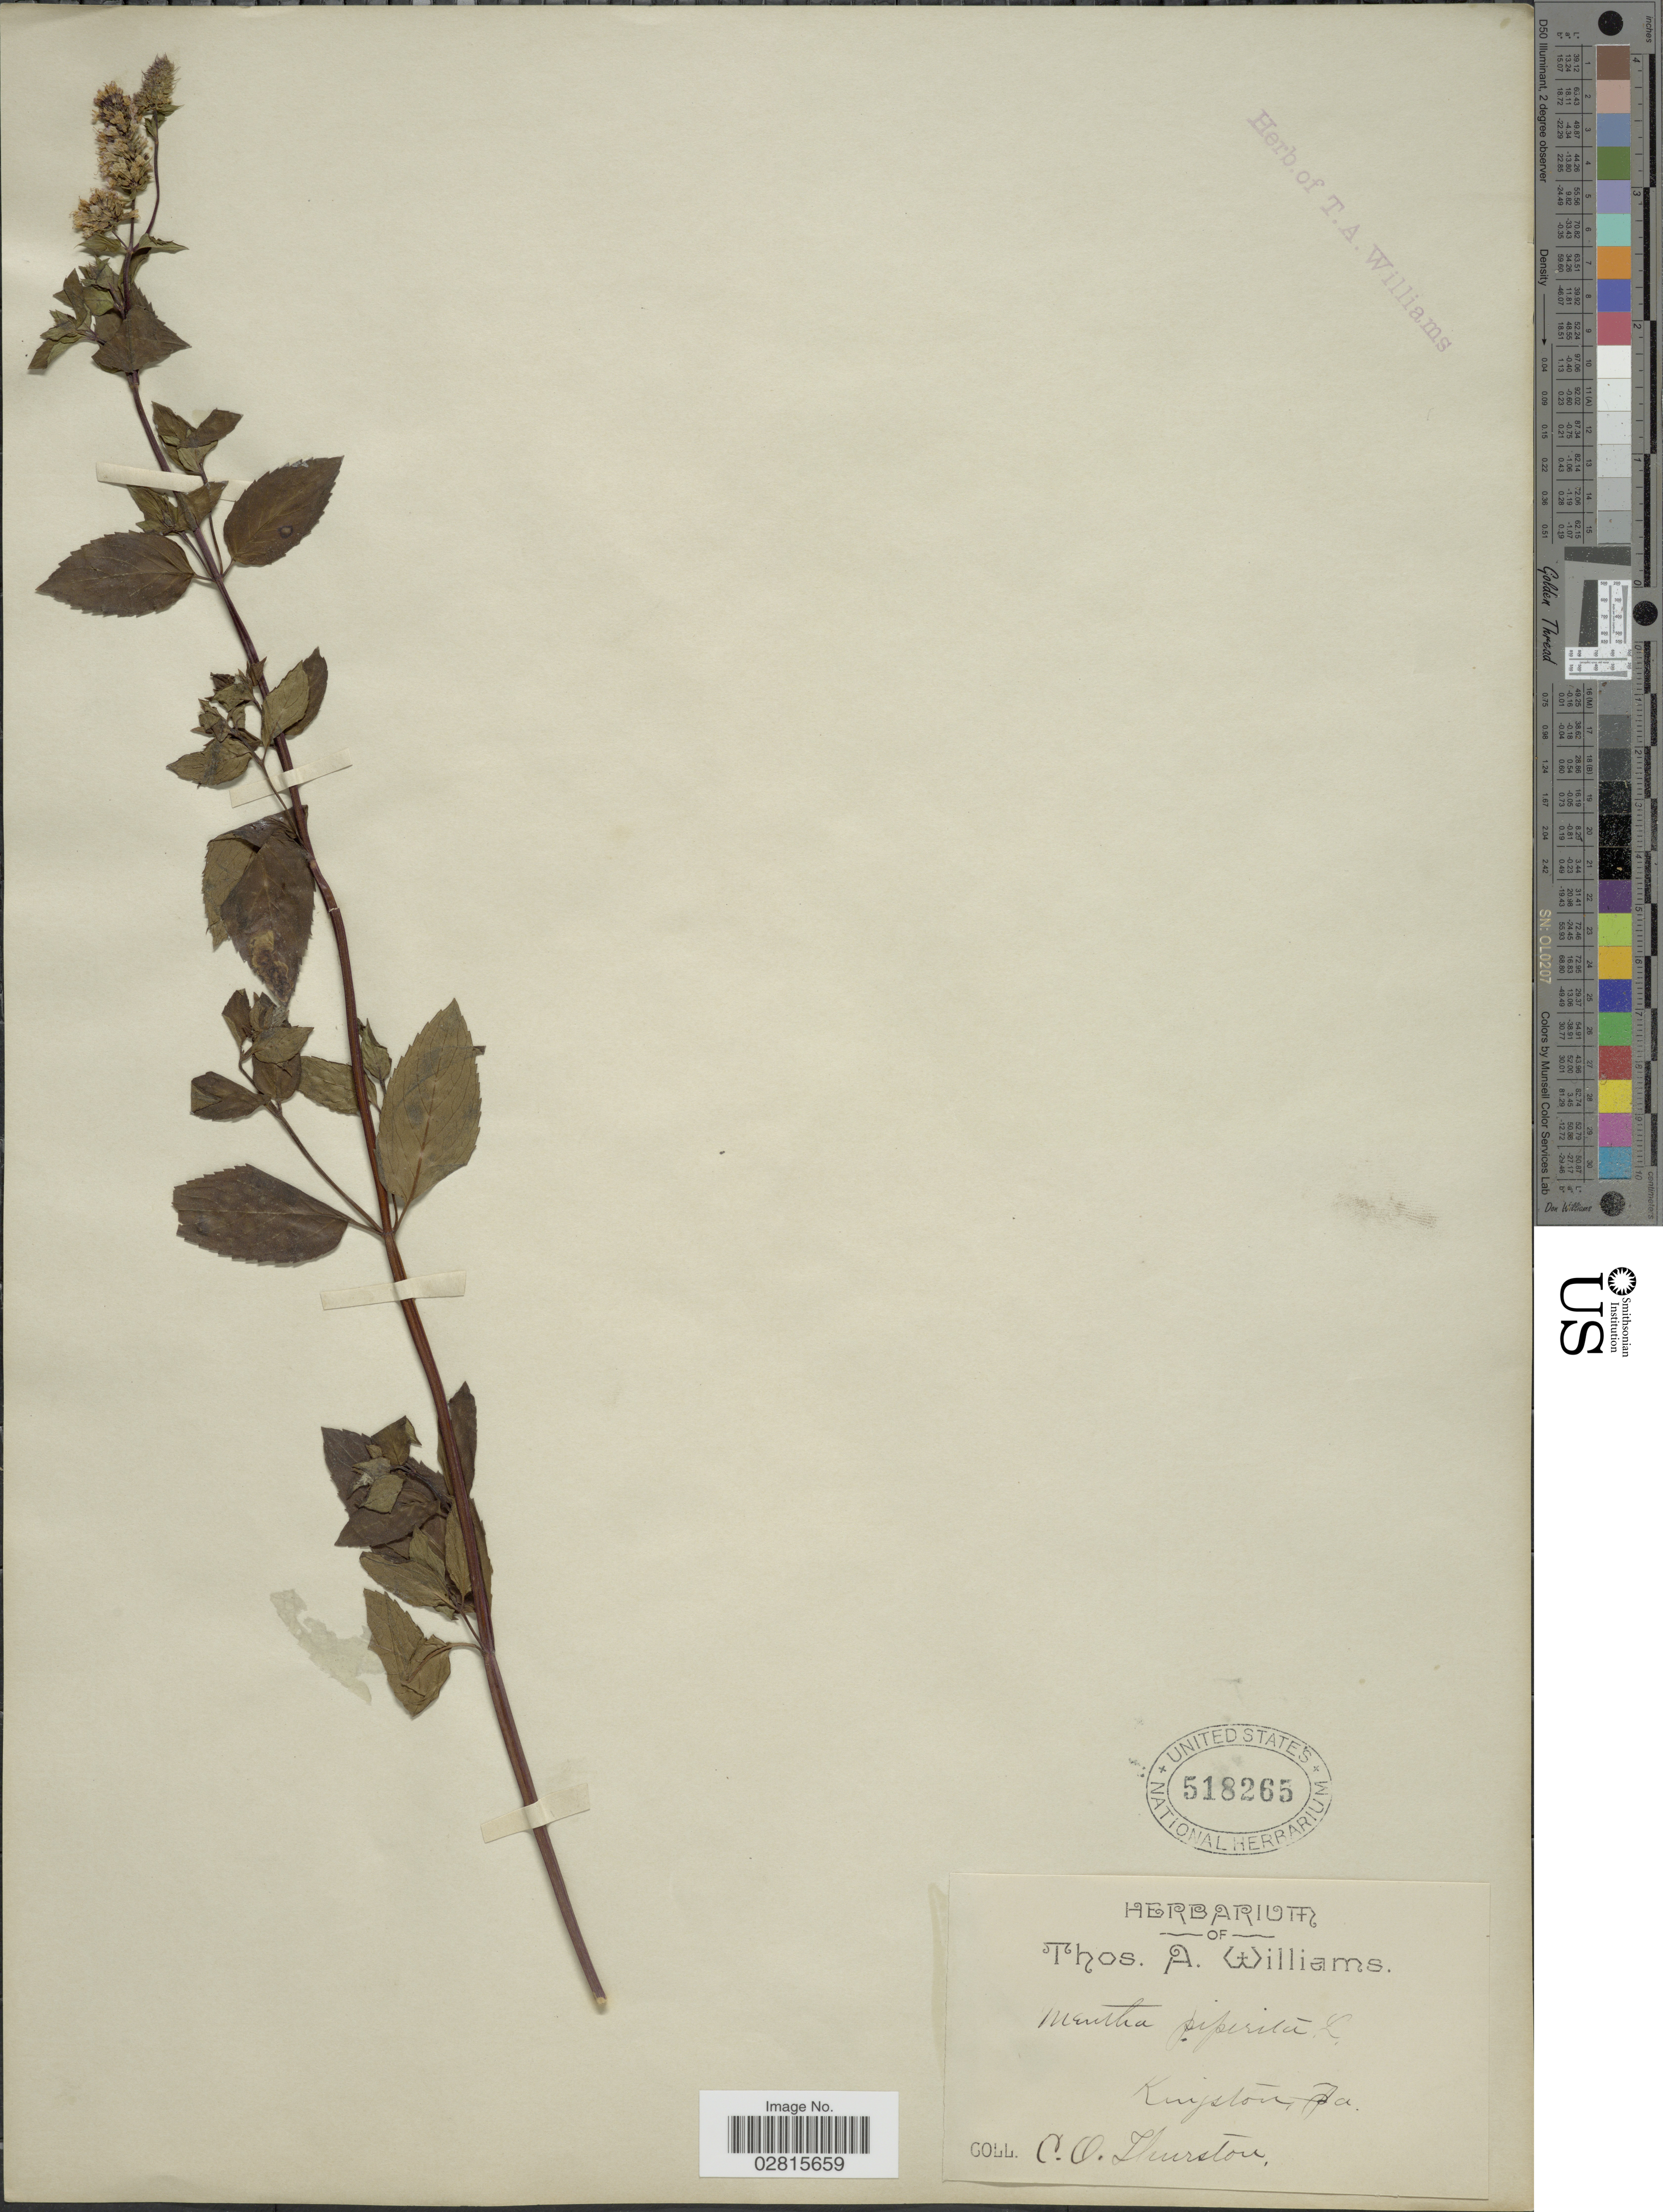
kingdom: Plantae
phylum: Tracheophyta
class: Magnoliopsida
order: Lamiales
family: Lamiaceae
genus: Mentha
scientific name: Mentha x piperita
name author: L.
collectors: C. Thurston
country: United States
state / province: Pennsylvania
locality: Kingston, Pa.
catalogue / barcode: US 518265